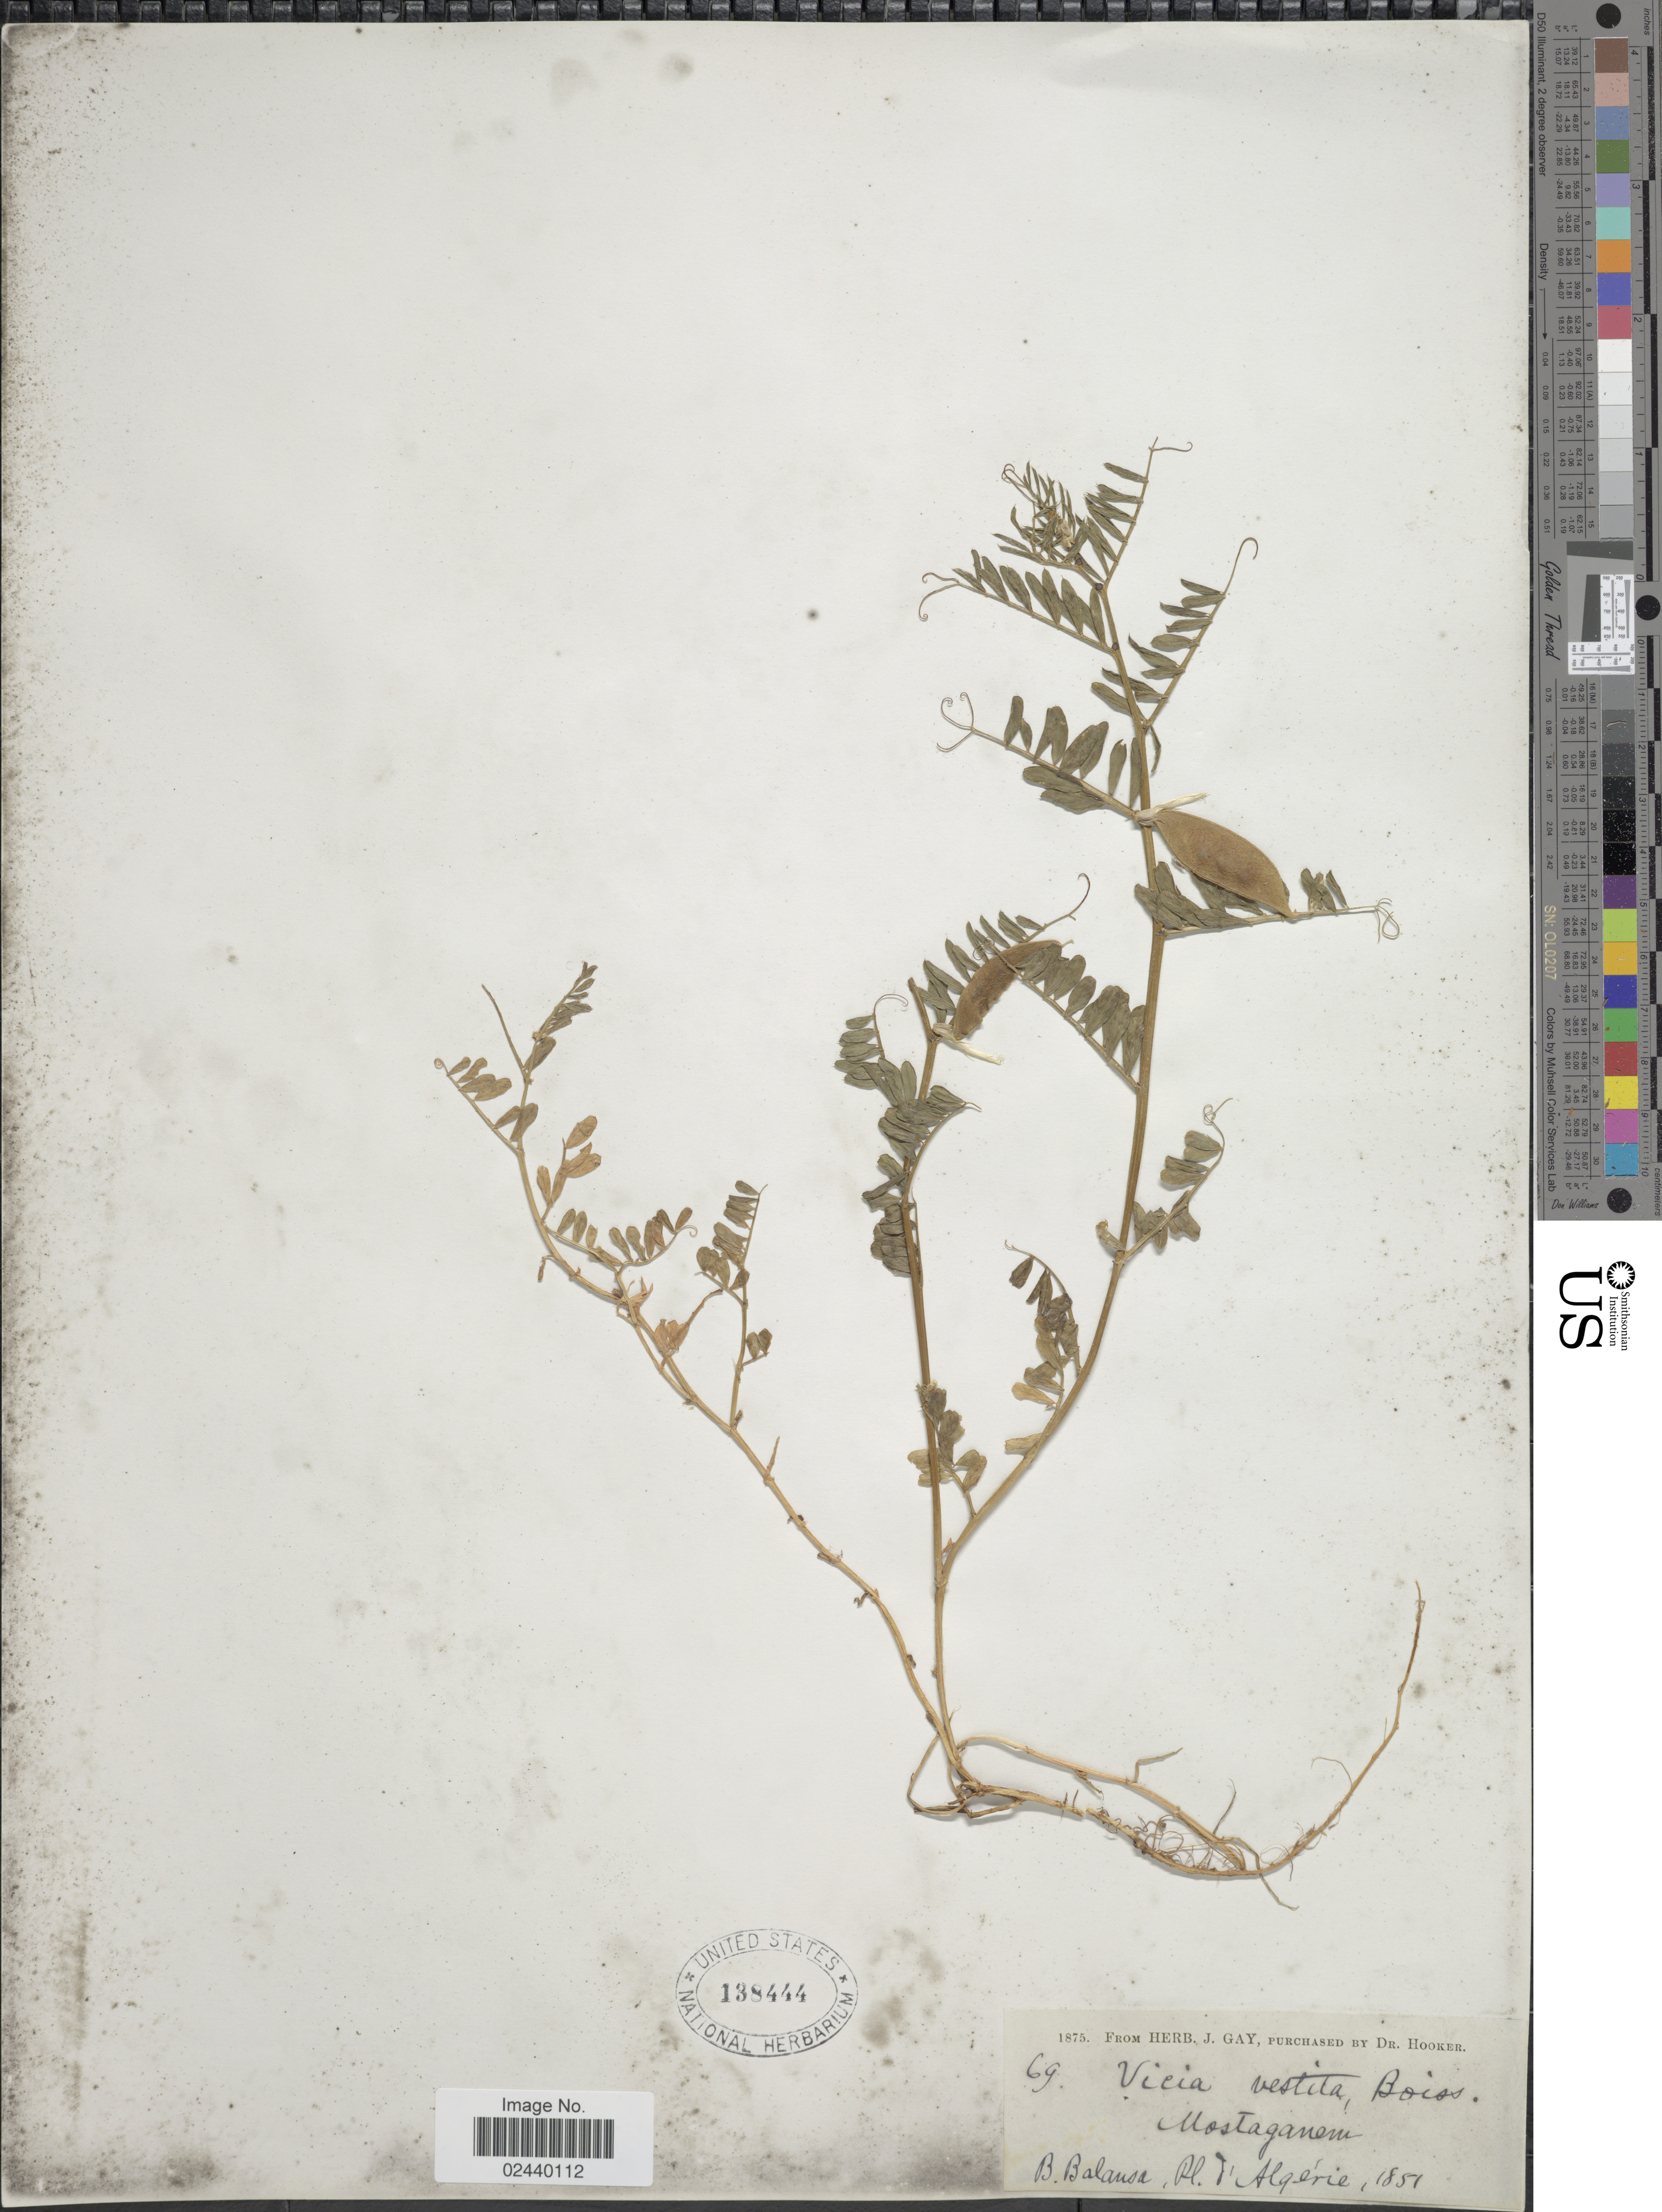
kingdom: Plantae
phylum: Tracheophyta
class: Magnoliopsida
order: Fabales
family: Fabaceae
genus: Vicia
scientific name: Vicia vestita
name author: Boiss.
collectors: B. Balansa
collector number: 69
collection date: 1851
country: Algeria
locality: Nostaganem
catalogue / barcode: US 138444